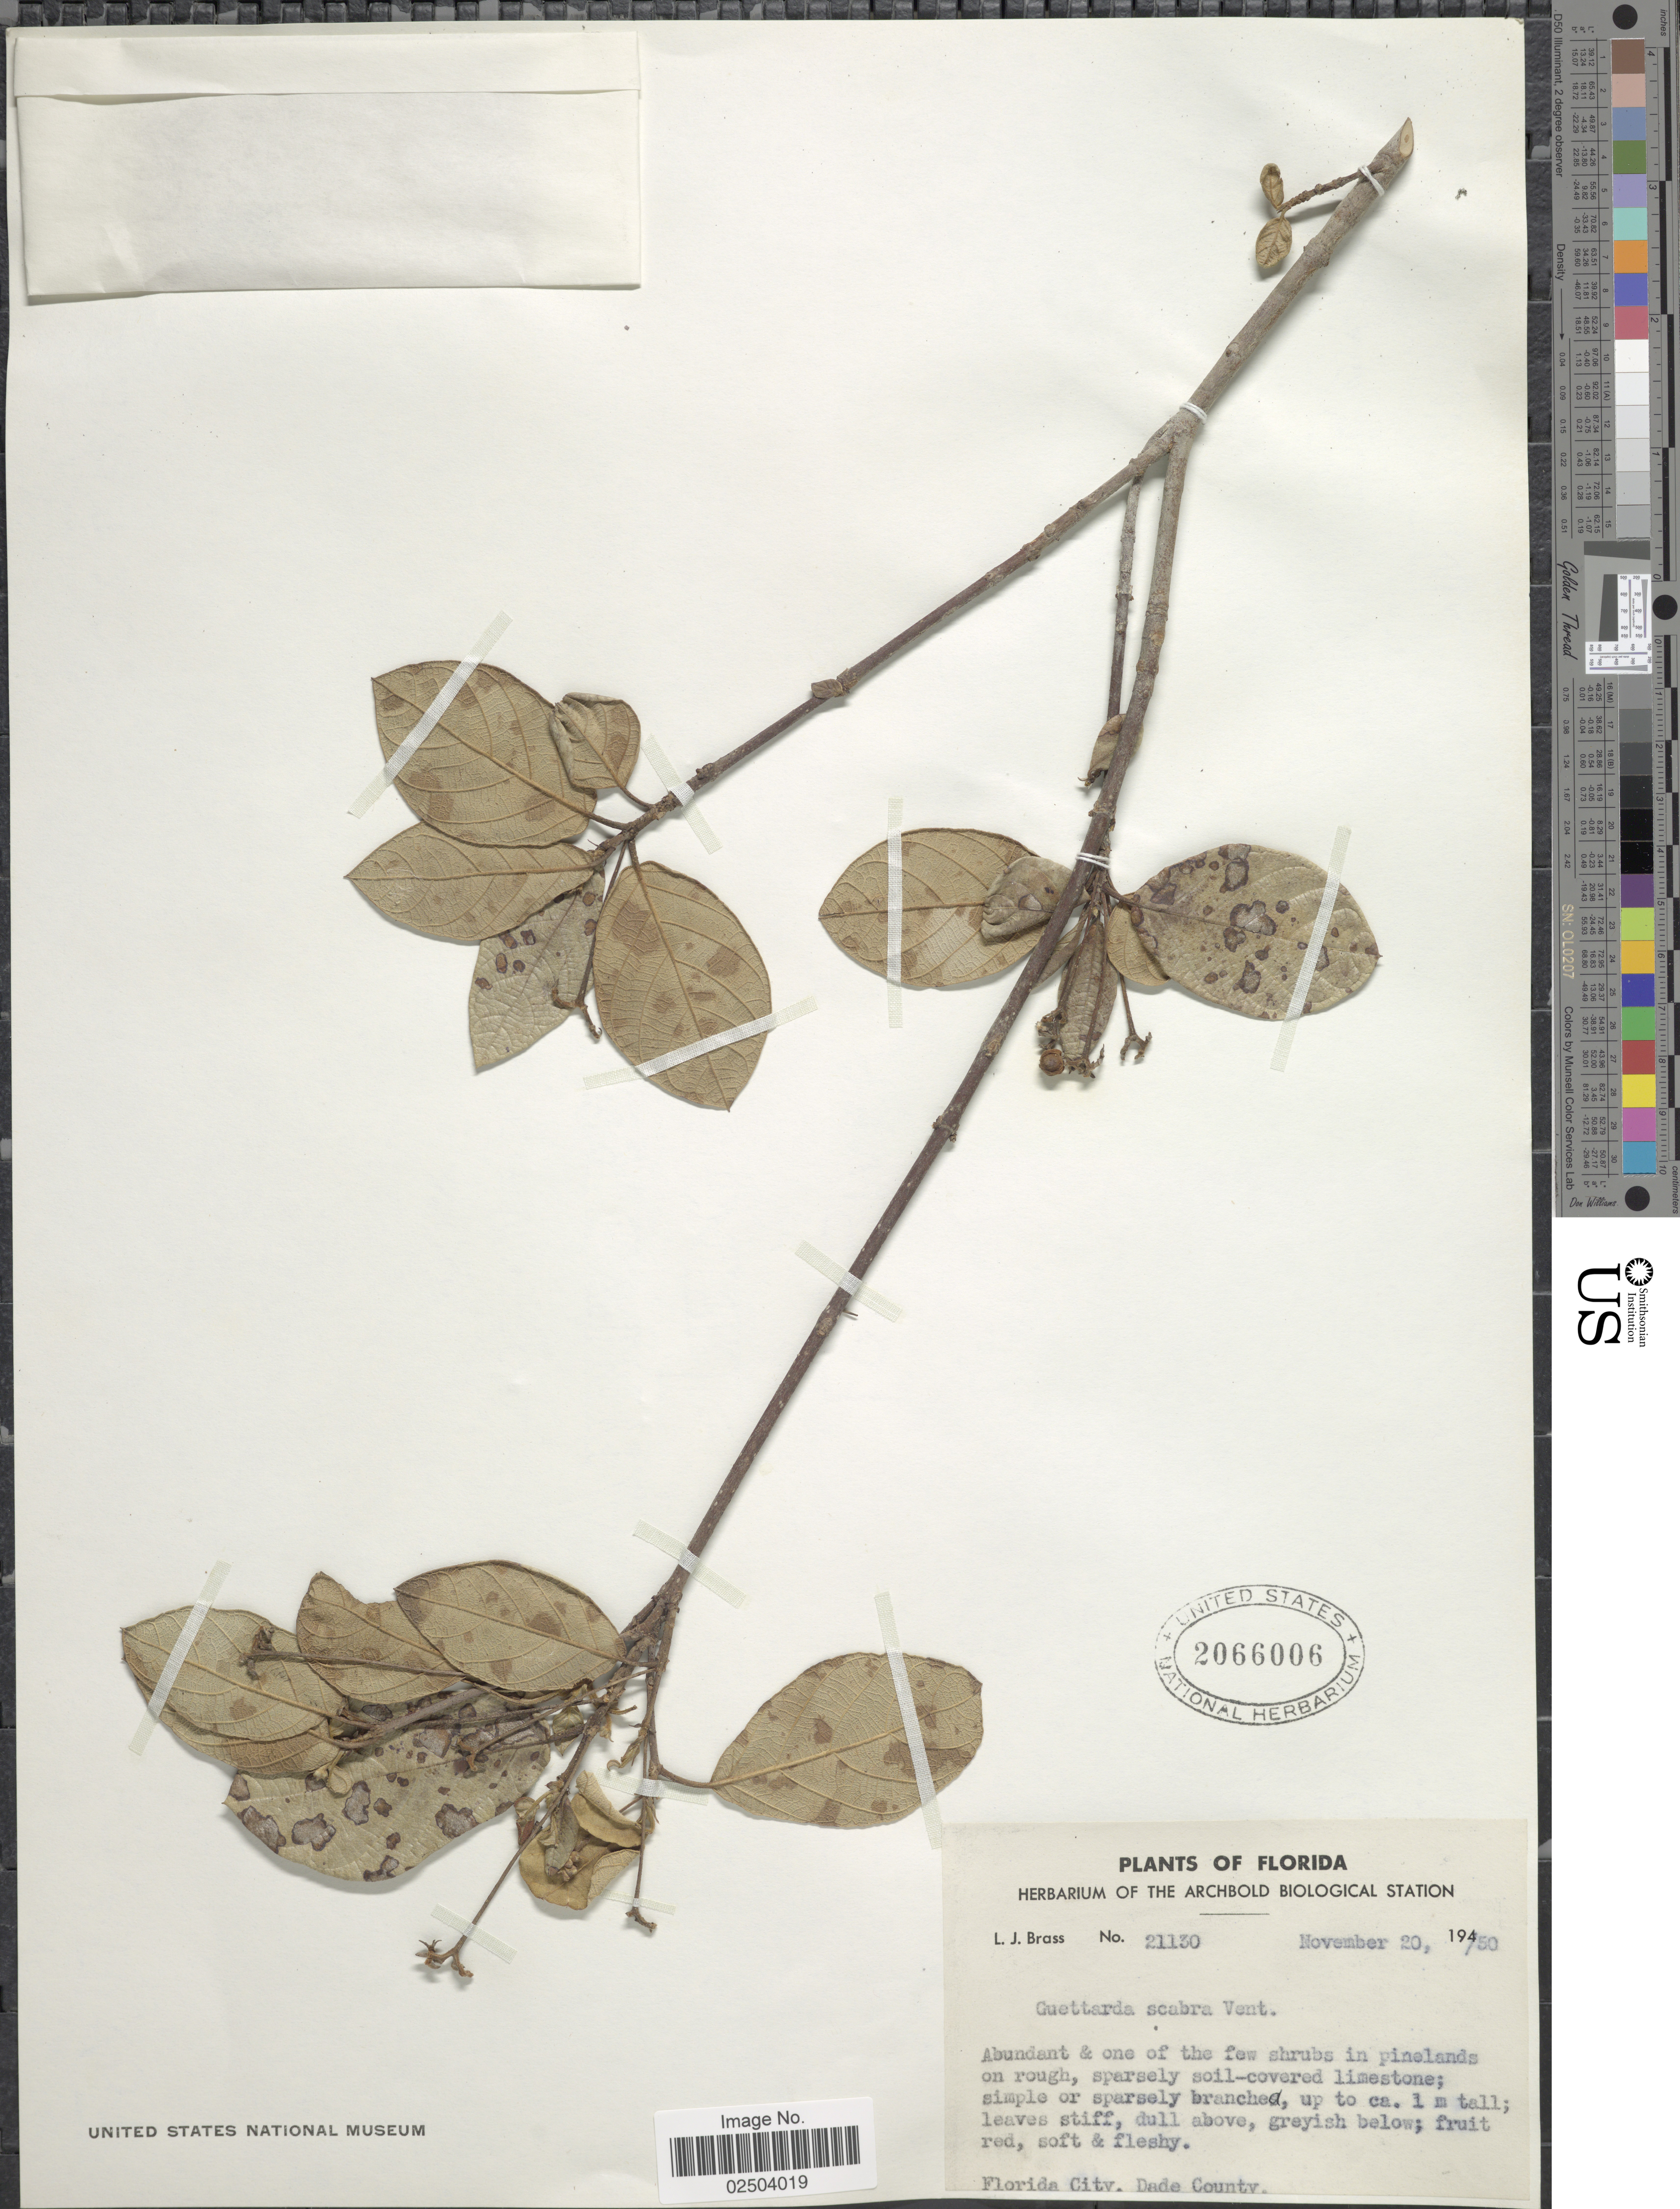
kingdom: Plantae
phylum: Tracheophyta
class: Magnoliopsida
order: Gentianales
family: Rubiaceae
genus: Guettarda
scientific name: Guettarda scabra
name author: (L.) Vent.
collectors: L. J. Brass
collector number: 21130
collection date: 1950-11-20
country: United States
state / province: Florida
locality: Florida City, Dade County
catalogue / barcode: US 2066006